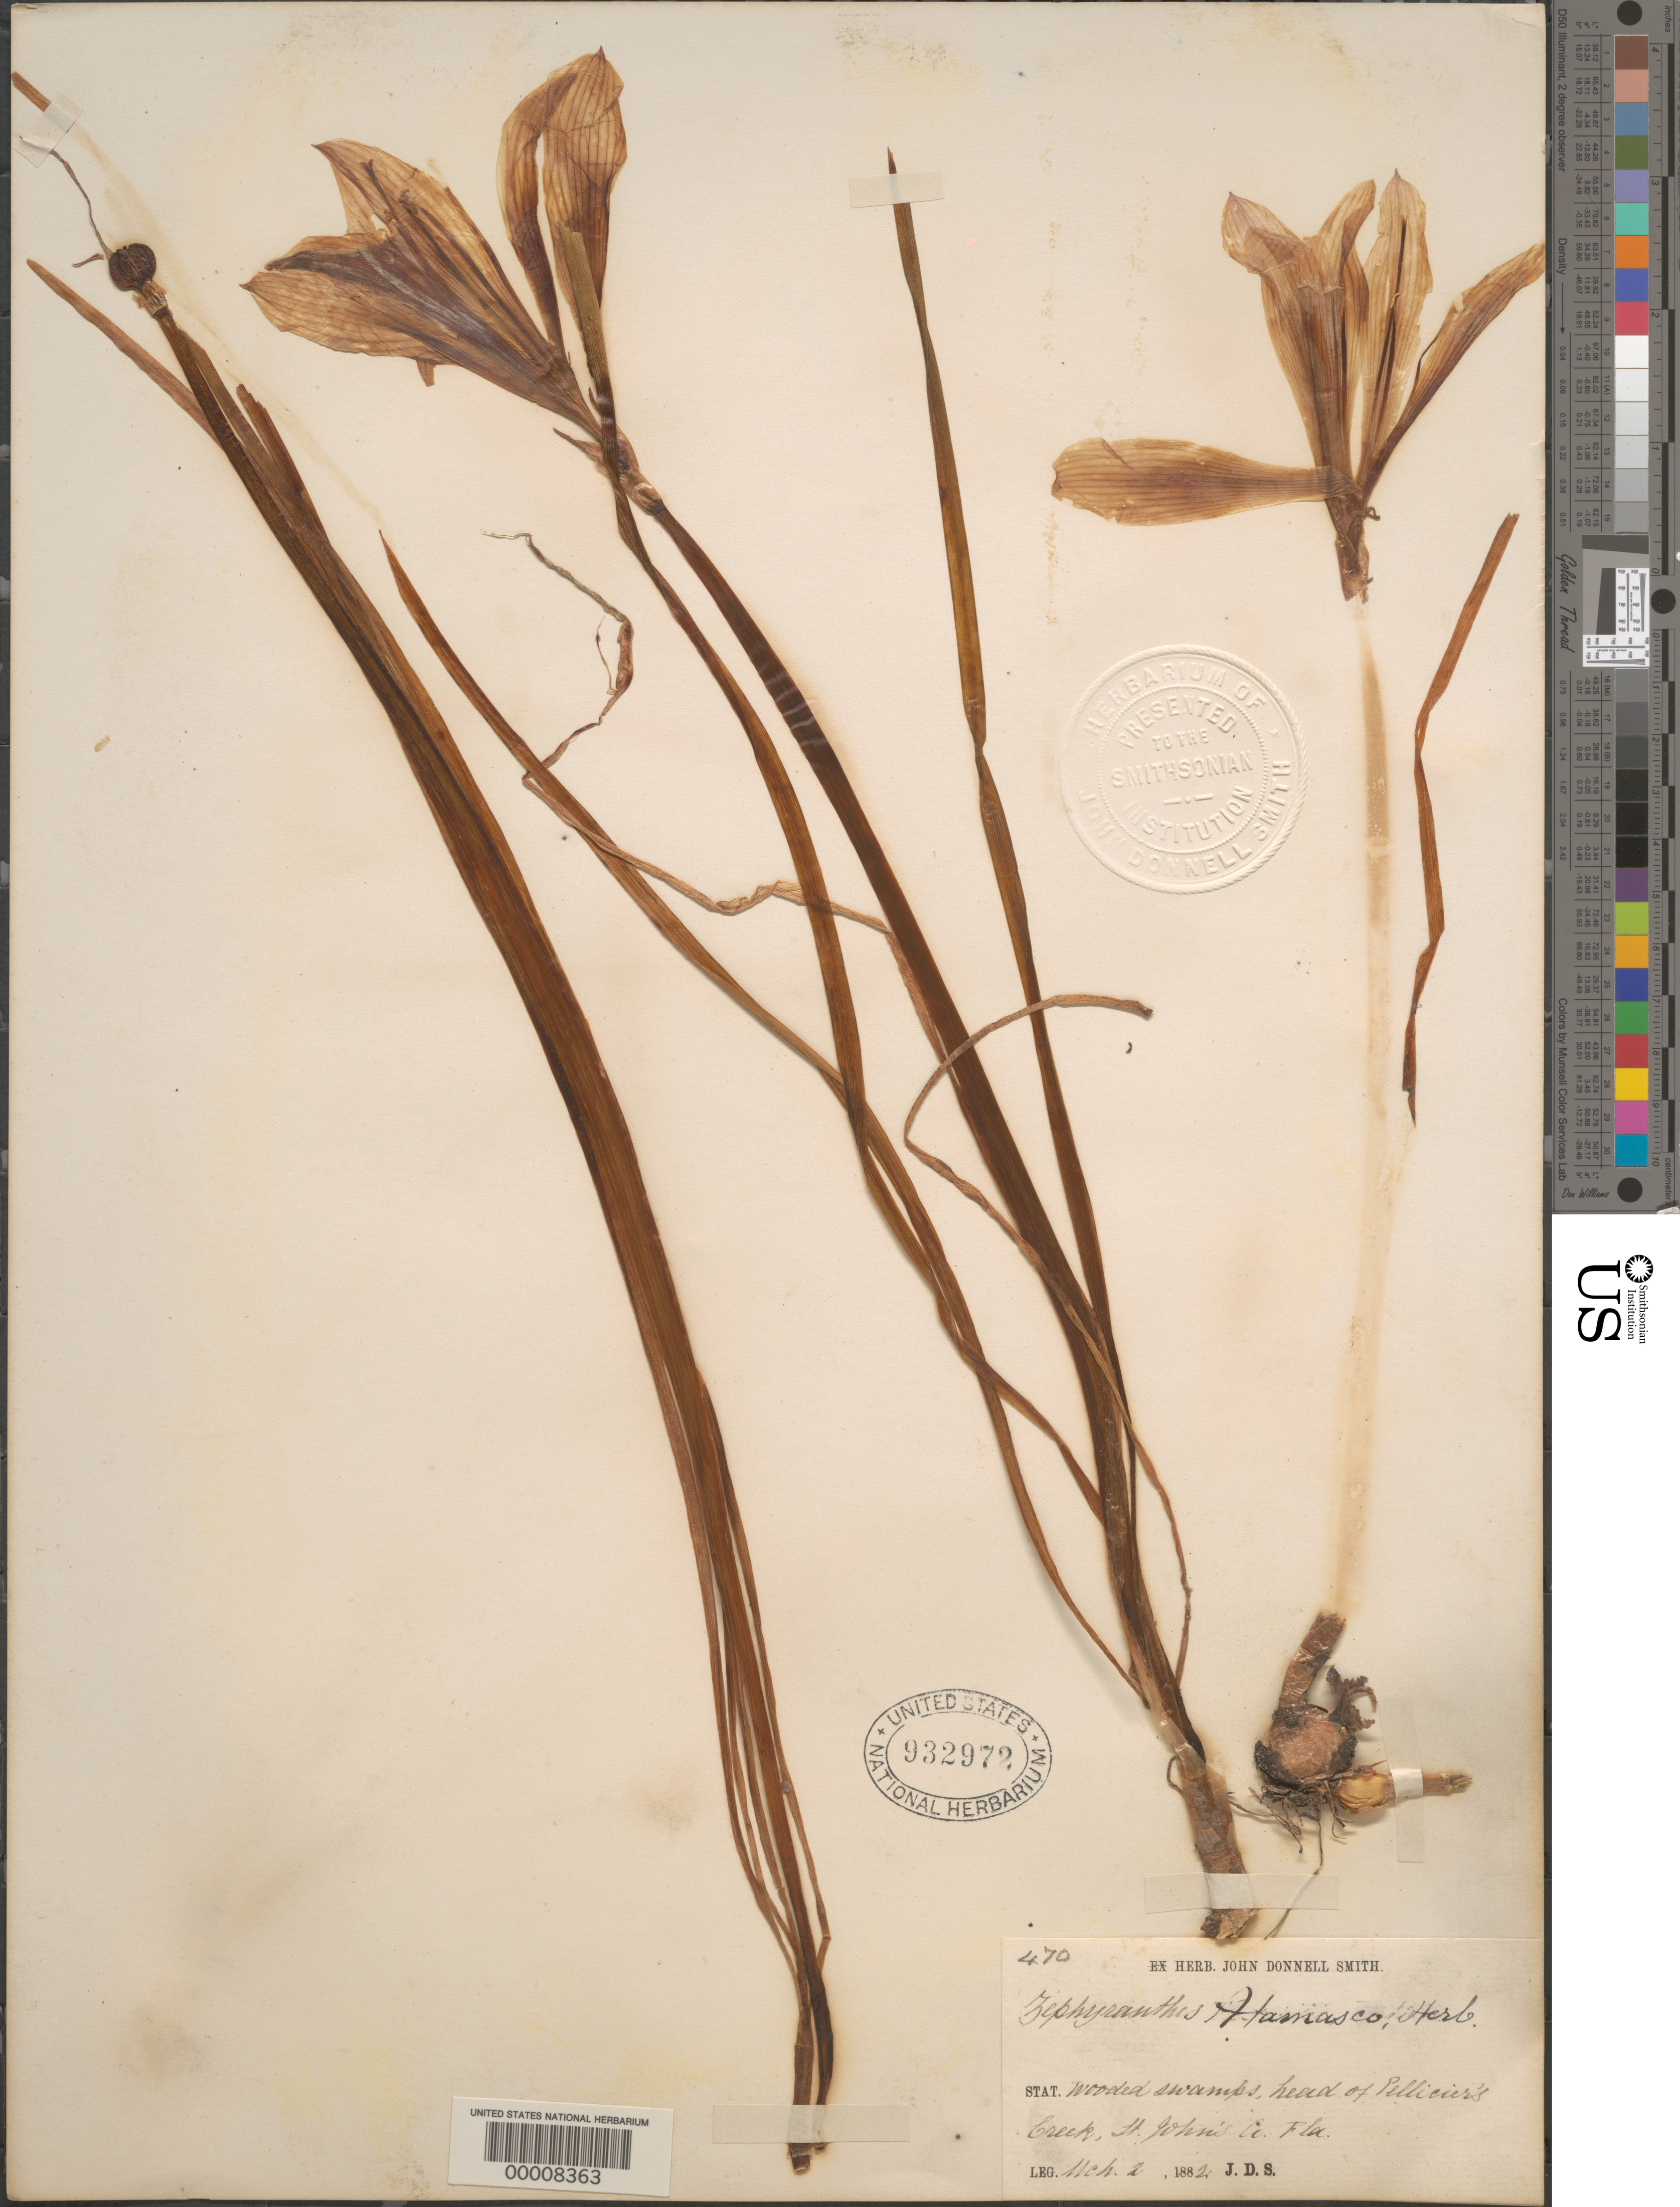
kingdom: Plantae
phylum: Tracheophyta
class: Liliopsida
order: Asparagales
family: Amaryllidaceae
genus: Zephyranthes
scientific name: Zephyranthes atamasco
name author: (L.) Herb.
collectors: J. Donnell Smith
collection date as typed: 02 Mar 1882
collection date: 1882-03-02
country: United States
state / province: Florida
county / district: Saint Johns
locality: Head of pellicier's creek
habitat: Wooded swamps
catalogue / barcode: US 932972